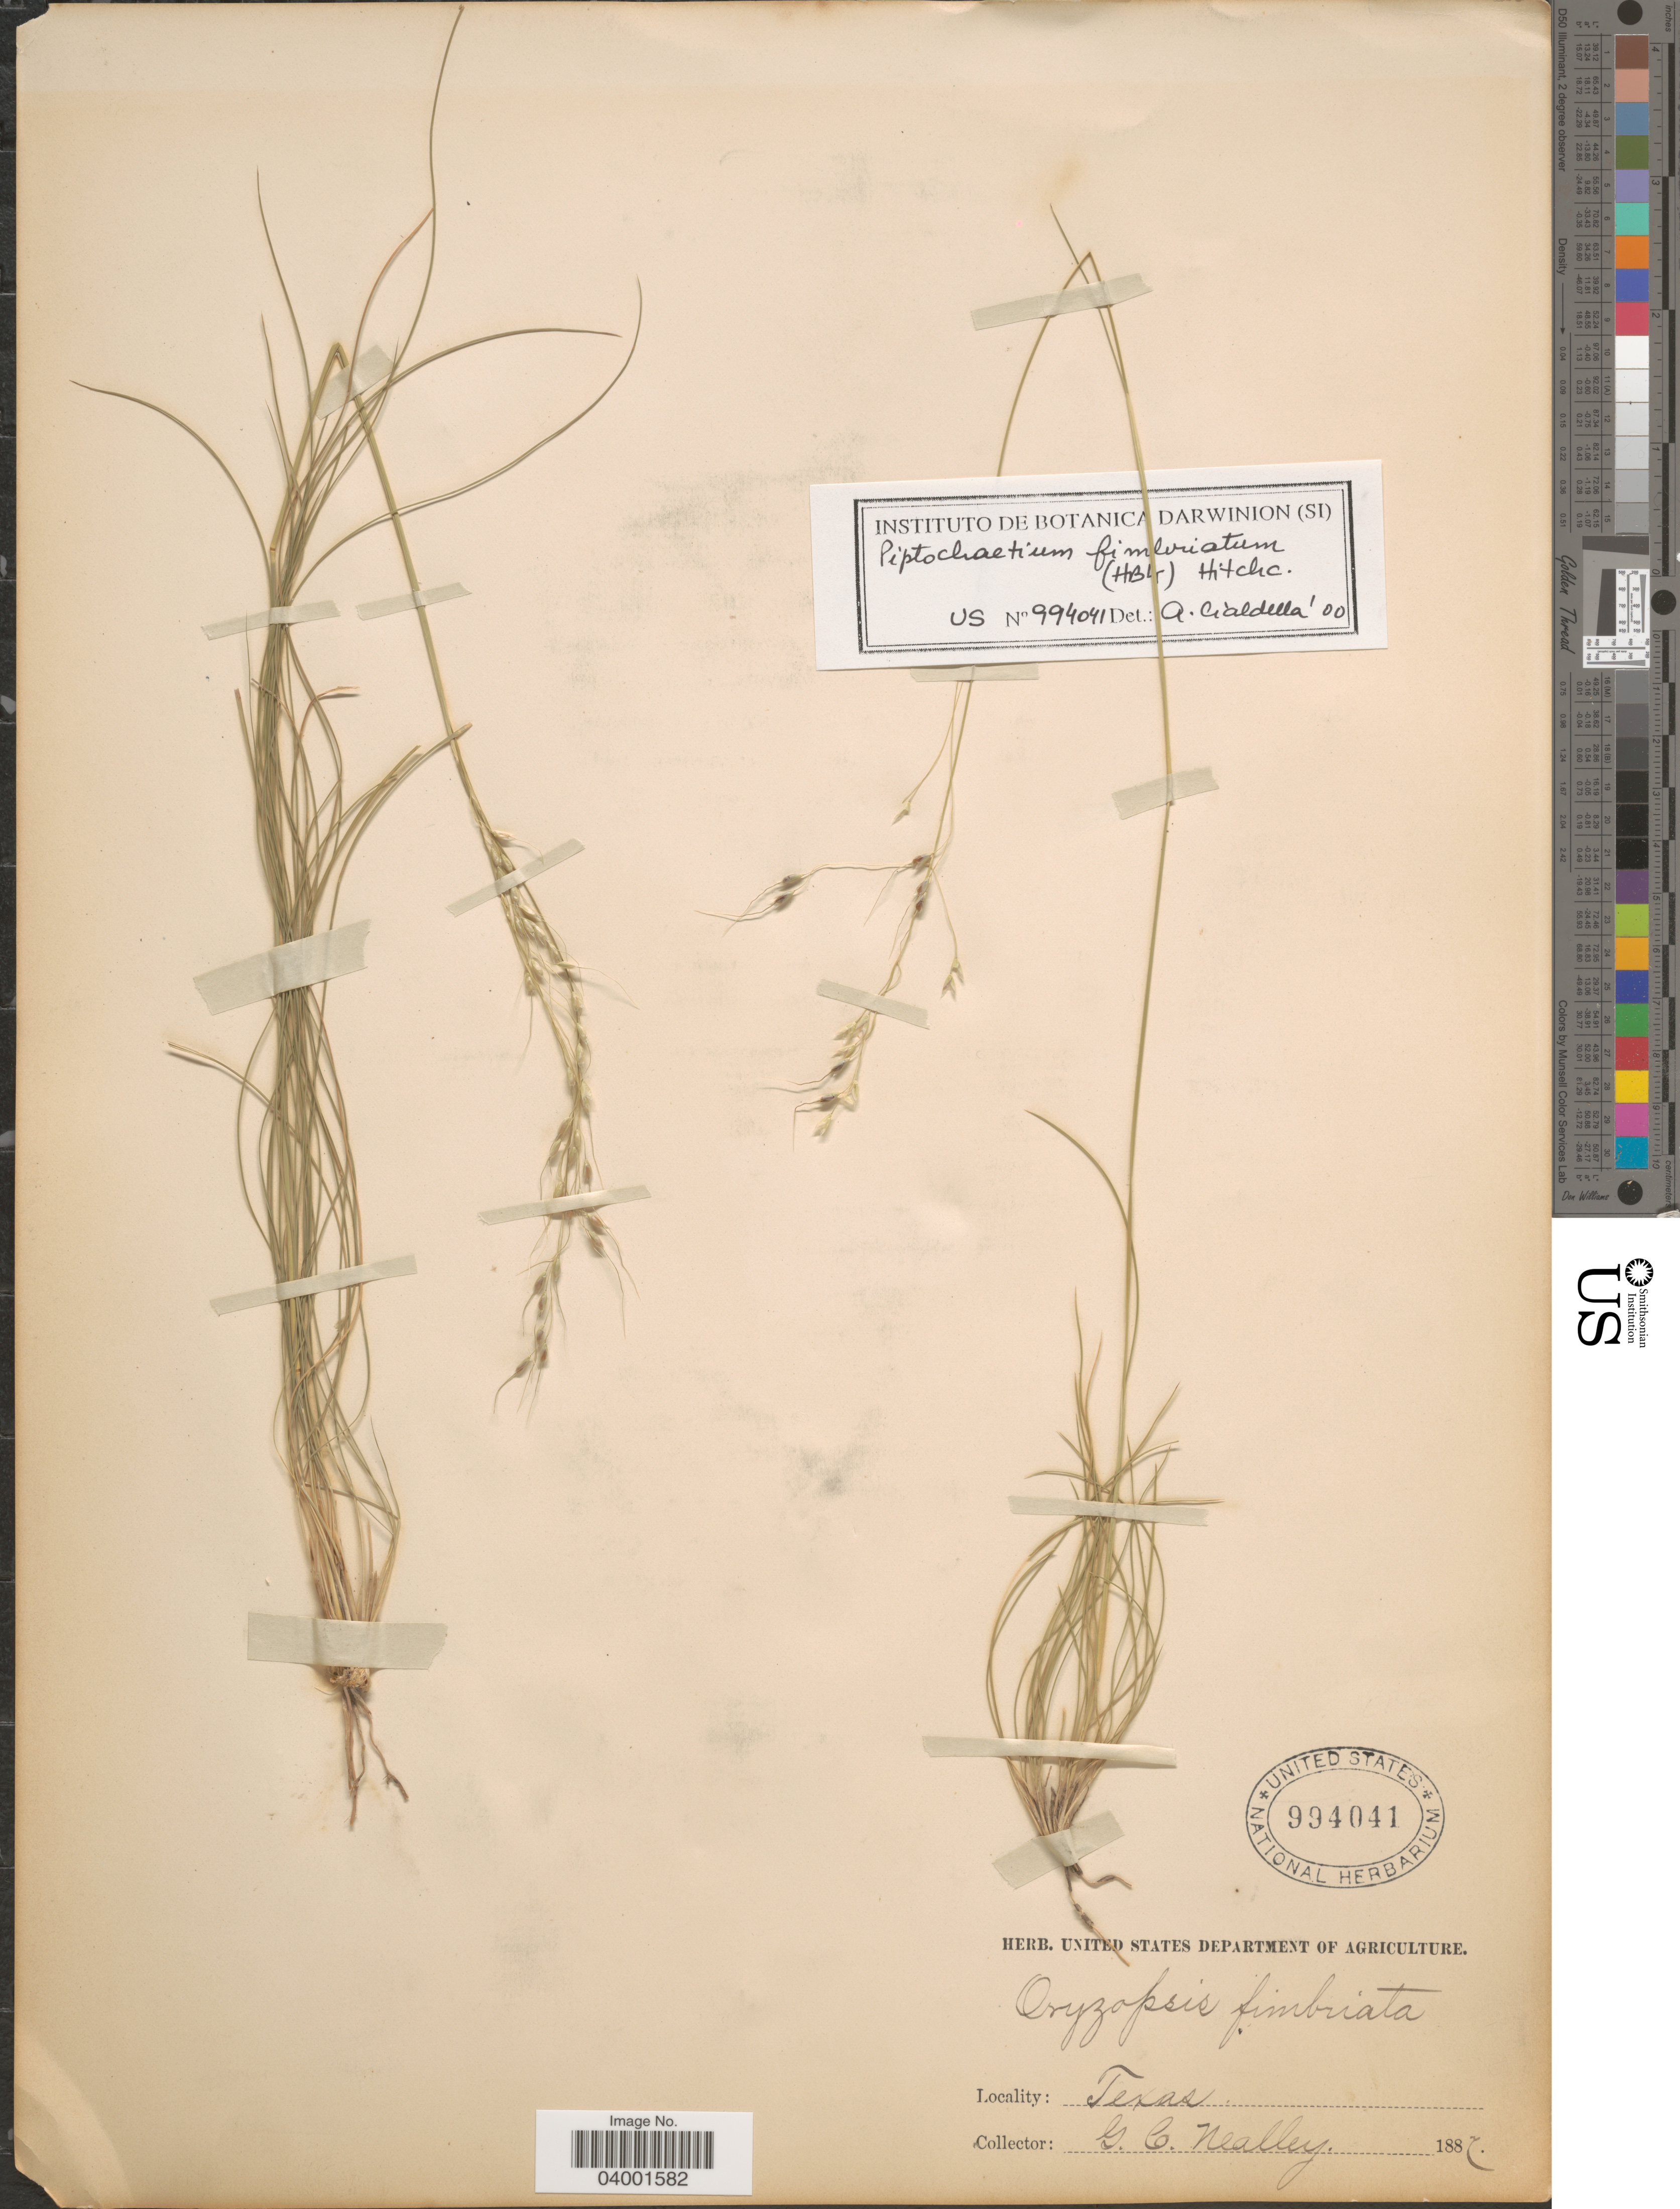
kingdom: Plantae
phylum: Tracheophyta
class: Liliopsida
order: Poales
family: Poaceae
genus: Piptochaetium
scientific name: Piptochaetium fimbriatum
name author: (Kunth) Hitchc.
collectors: G. Neally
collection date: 1887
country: United States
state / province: Texas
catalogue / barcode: US 994041